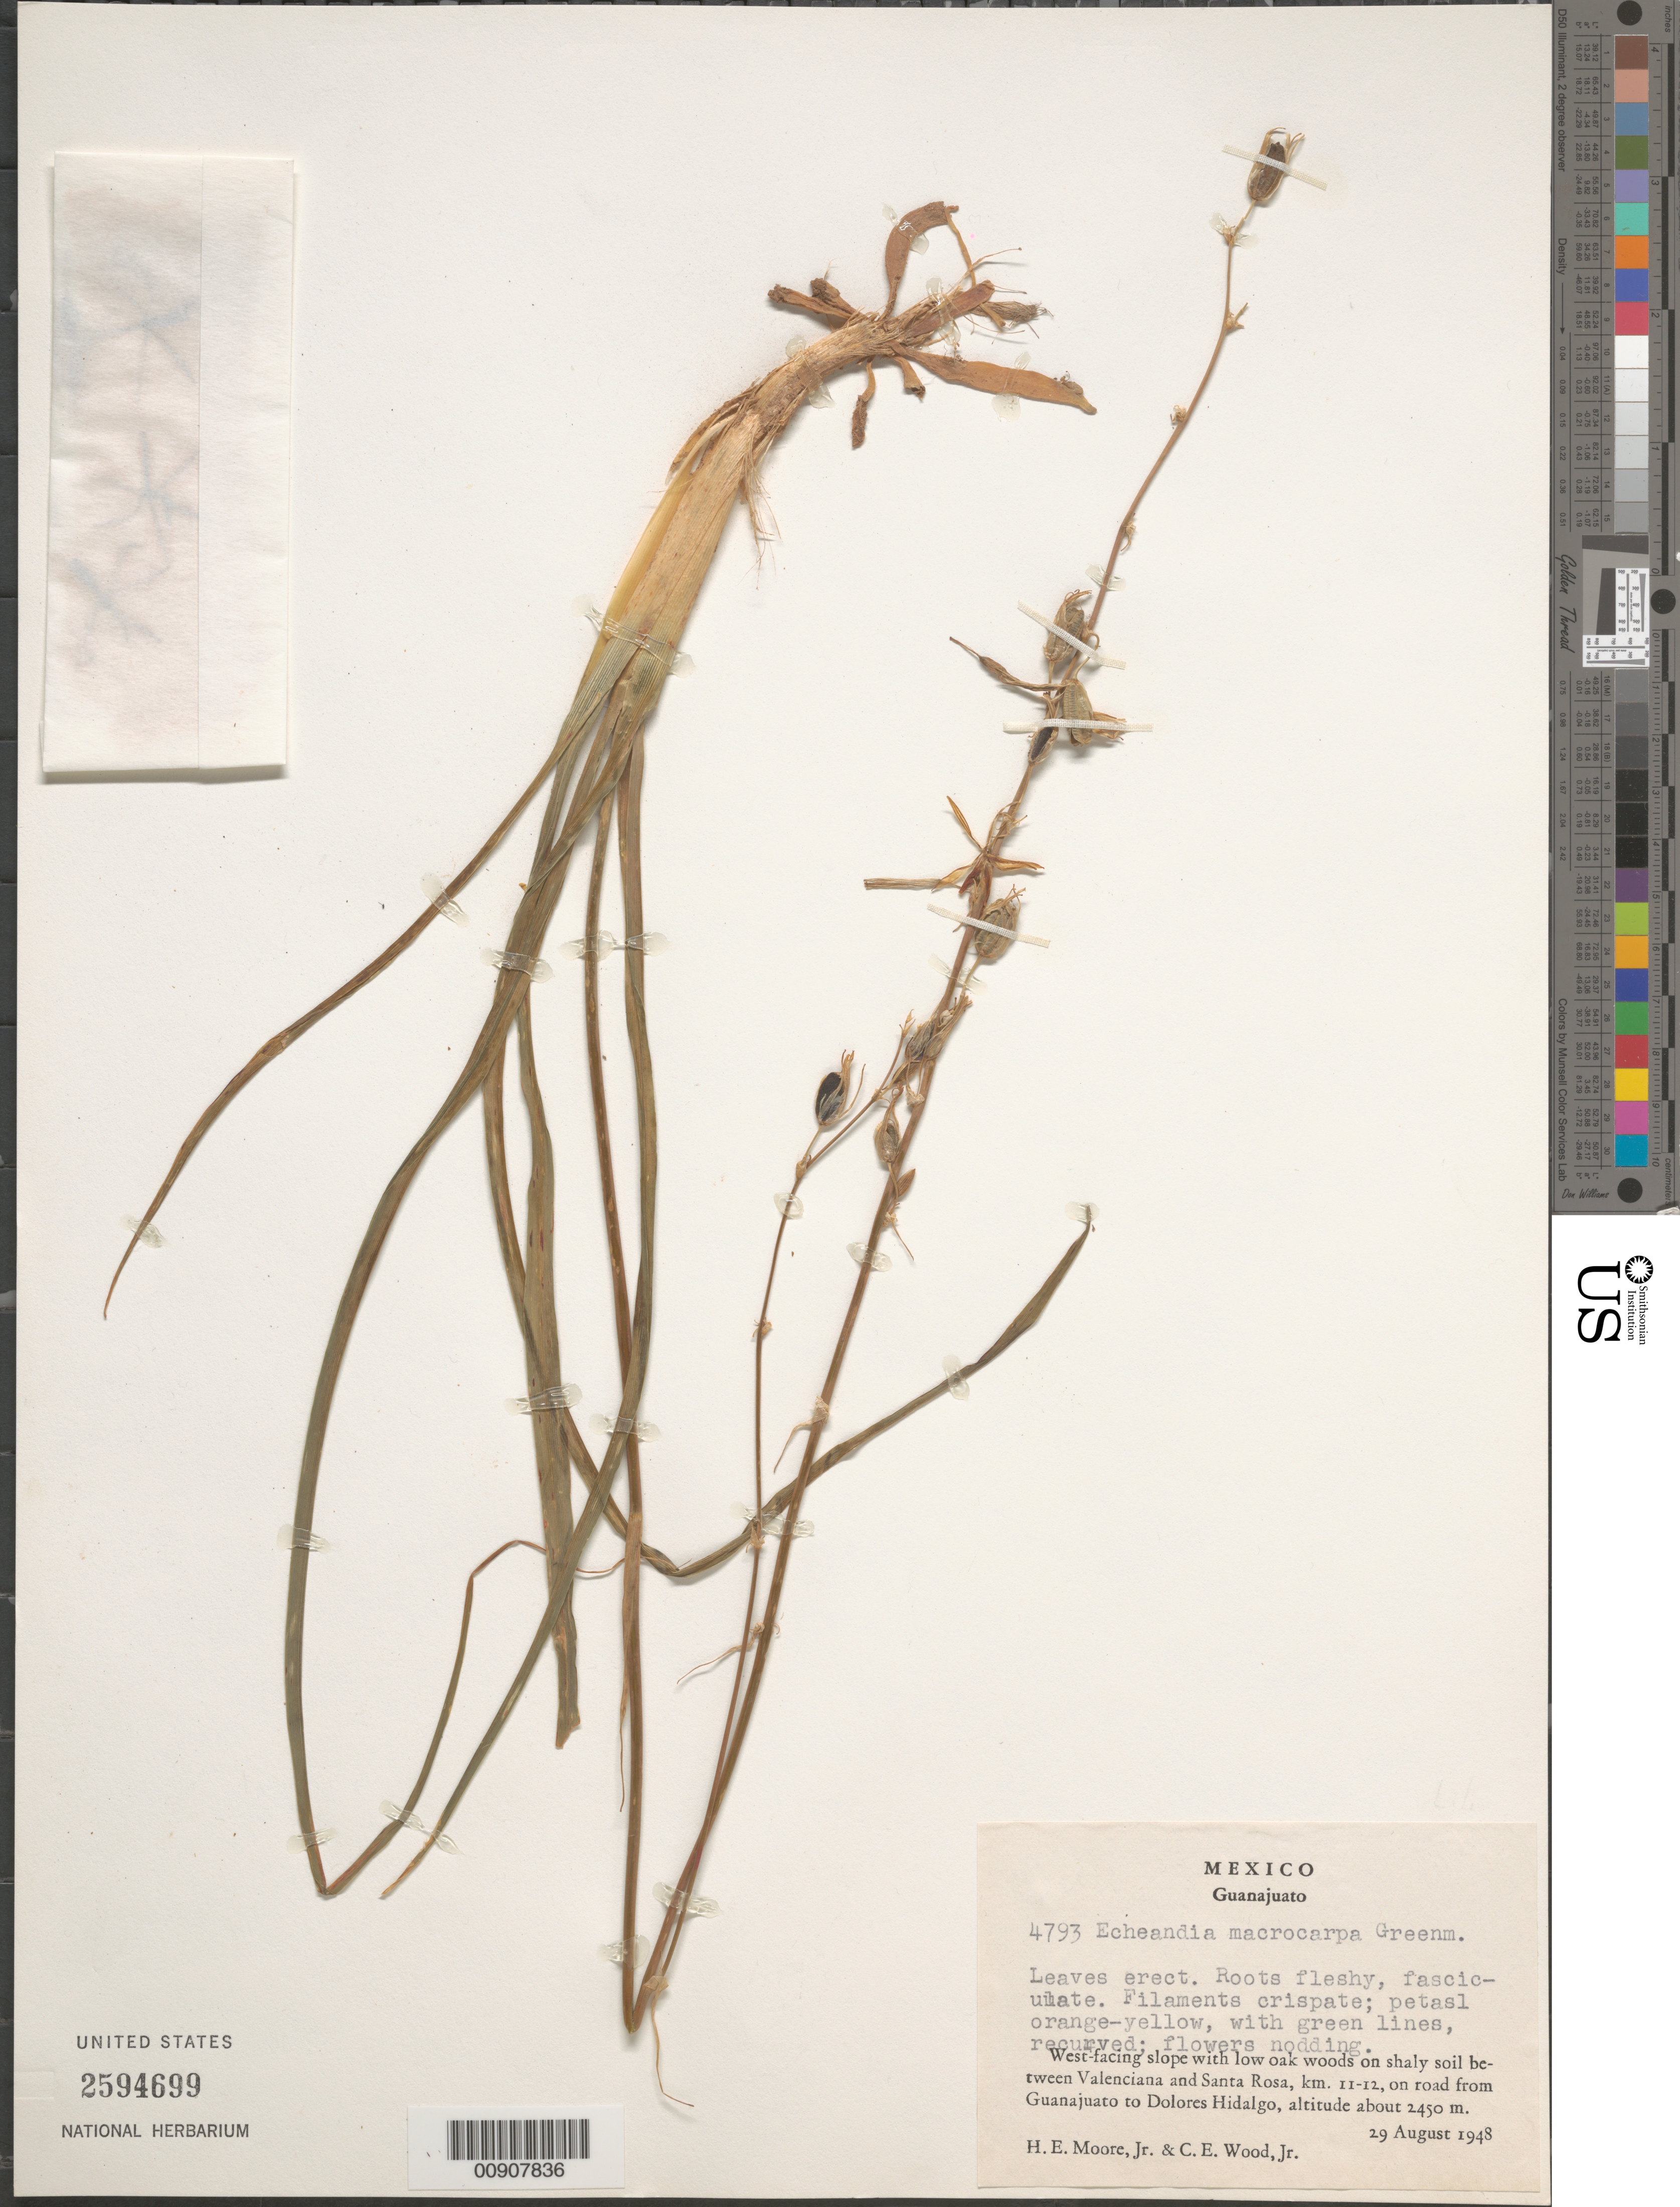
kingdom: Plantae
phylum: Tracheophyta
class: Liliopsida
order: Asparagales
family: Asparagaceae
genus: Echeandia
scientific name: Echeandia macrocarpa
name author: Greenm.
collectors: H. E. Moore & C. Wood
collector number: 4793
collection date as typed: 29 Aug 1948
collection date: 1948-08-29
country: Mexico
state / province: Guanajuato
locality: Between Valenciana and Santa Rosa, km. 11-12, on road from Guanajuato to Dolores Hidalgo.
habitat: West-facing slope with low oak woods on shaly soil.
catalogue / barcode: US 2594699